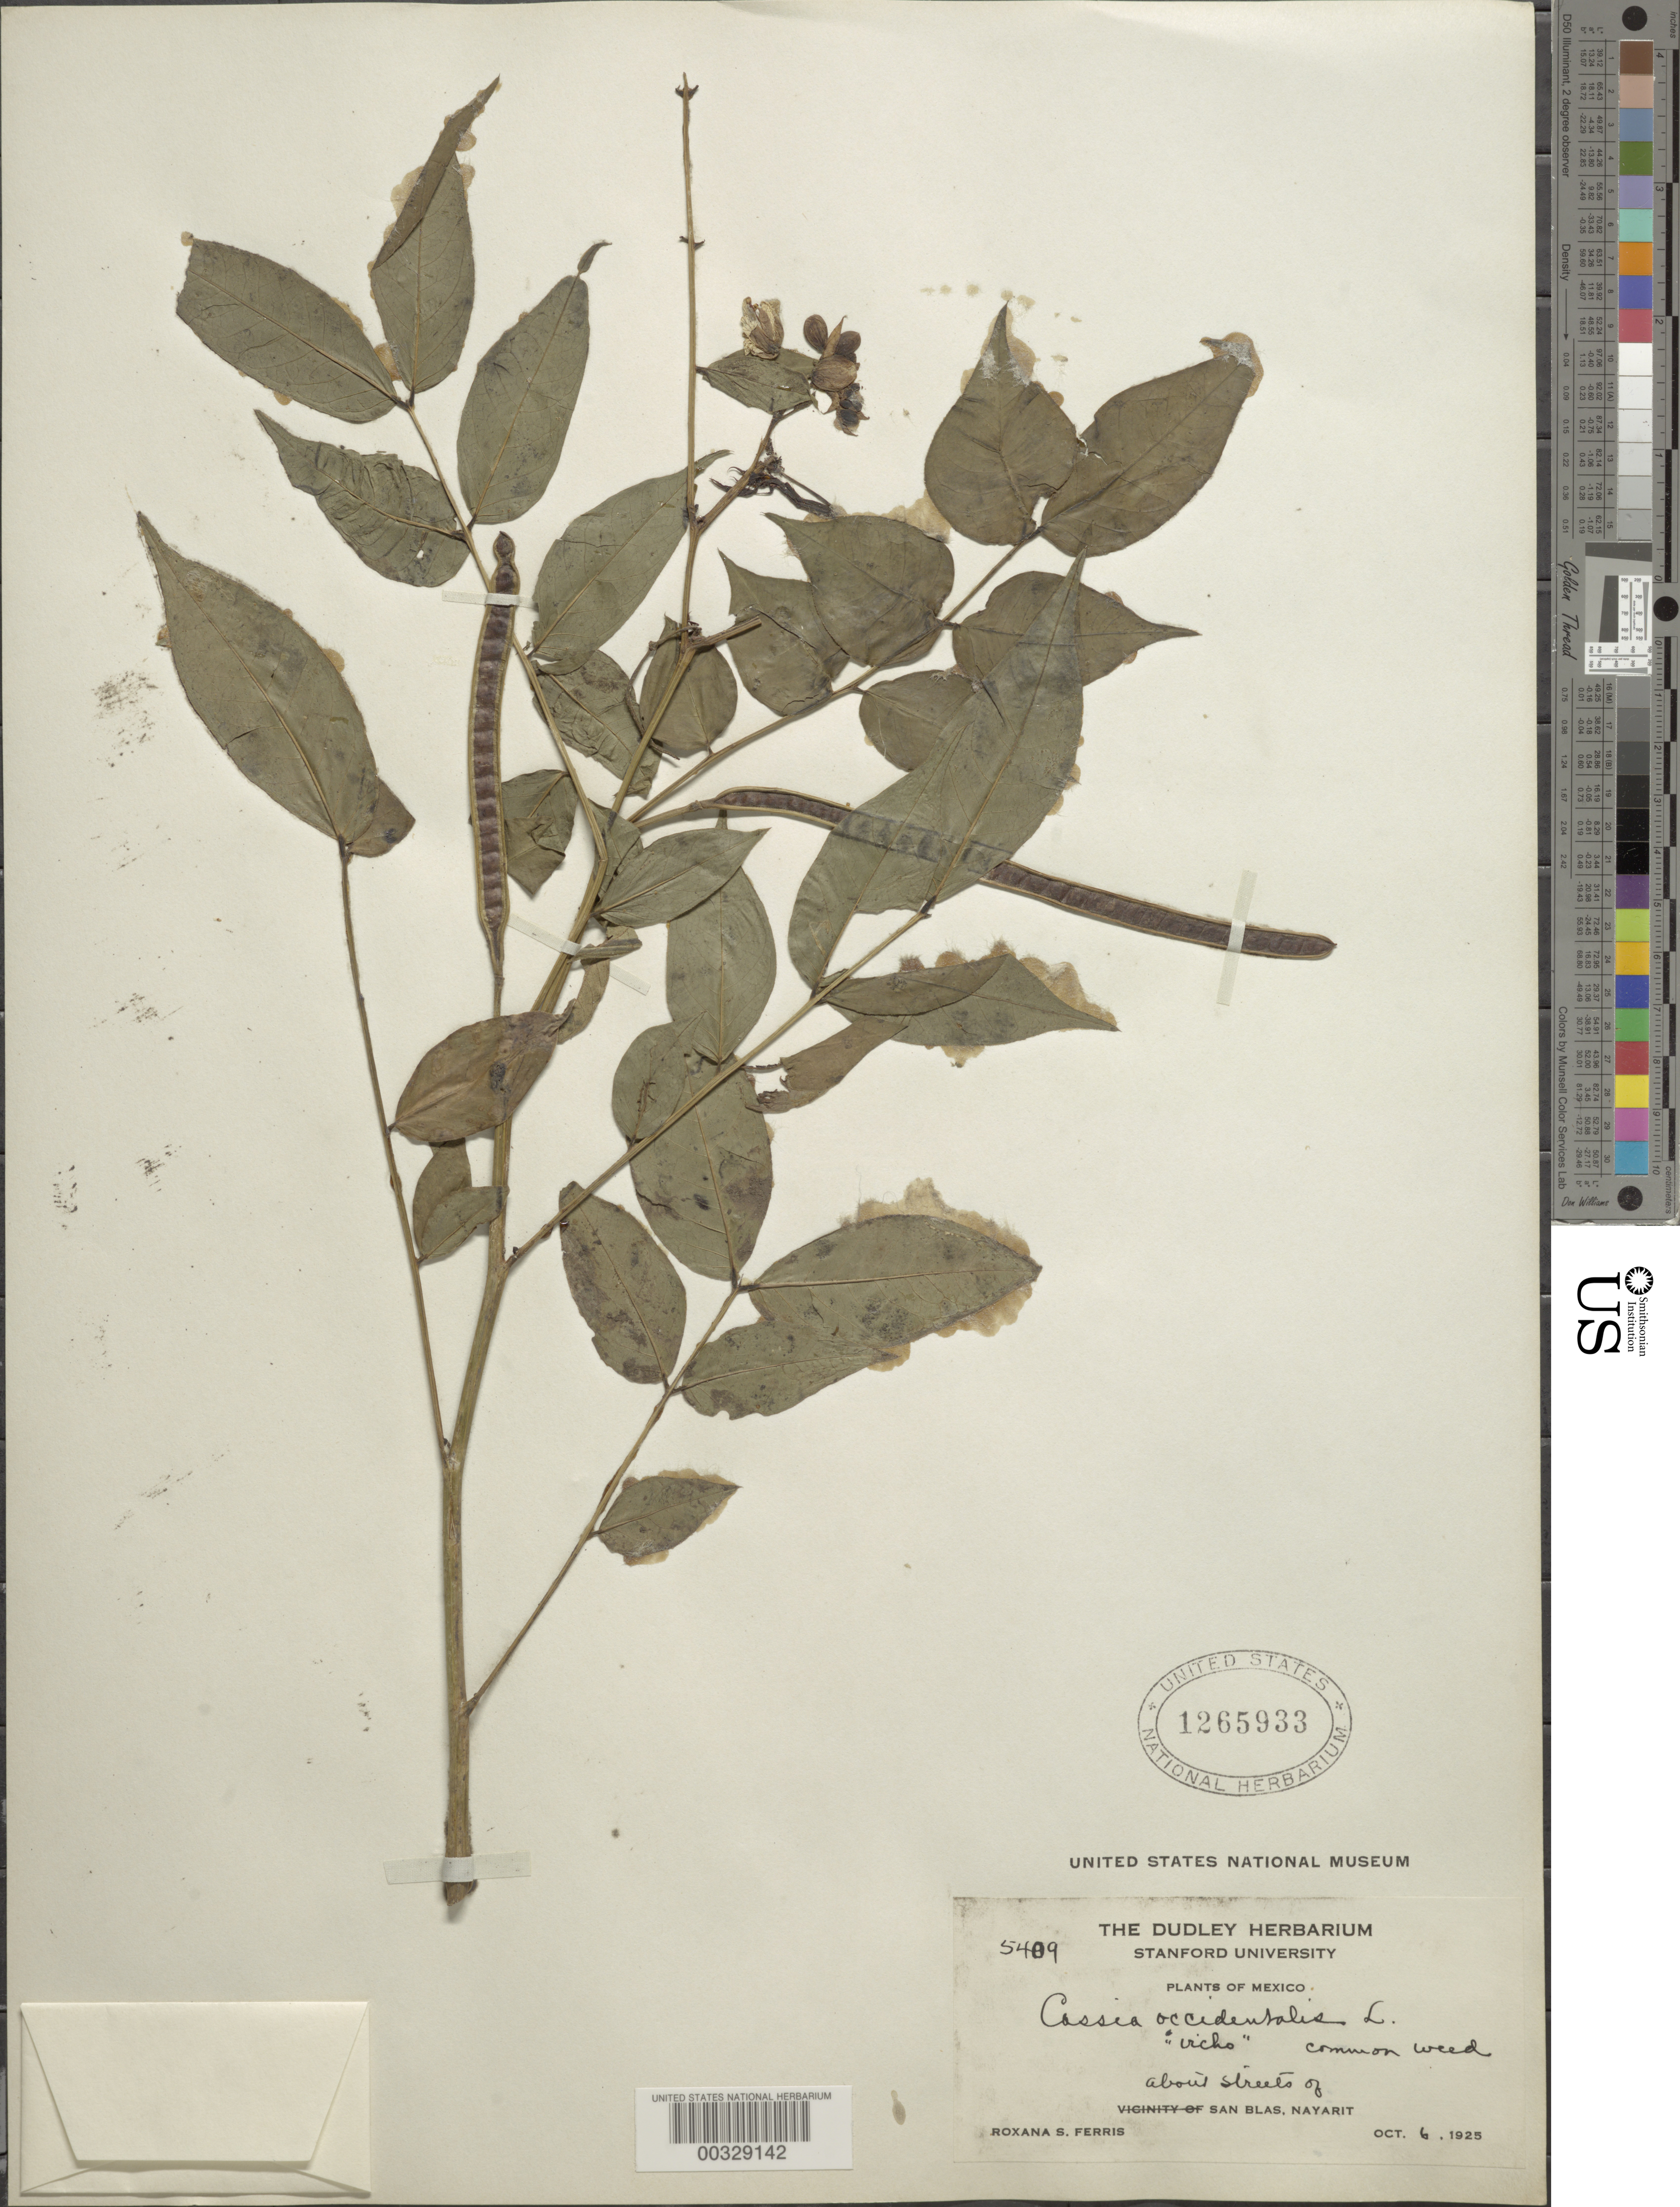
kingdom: Plantae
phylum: Tracheophyta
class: Magnoliopsida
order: Fabales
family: Fabaceae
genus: Senna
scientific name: Senna occidentalis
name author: (L.) Link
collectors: R. S. Ferris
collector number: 5409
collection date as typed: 06 Oct 1925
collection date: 1925-10-06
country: Mexico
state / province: Nayarit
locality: San Blas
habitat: About the streets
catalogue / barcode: US 1265933